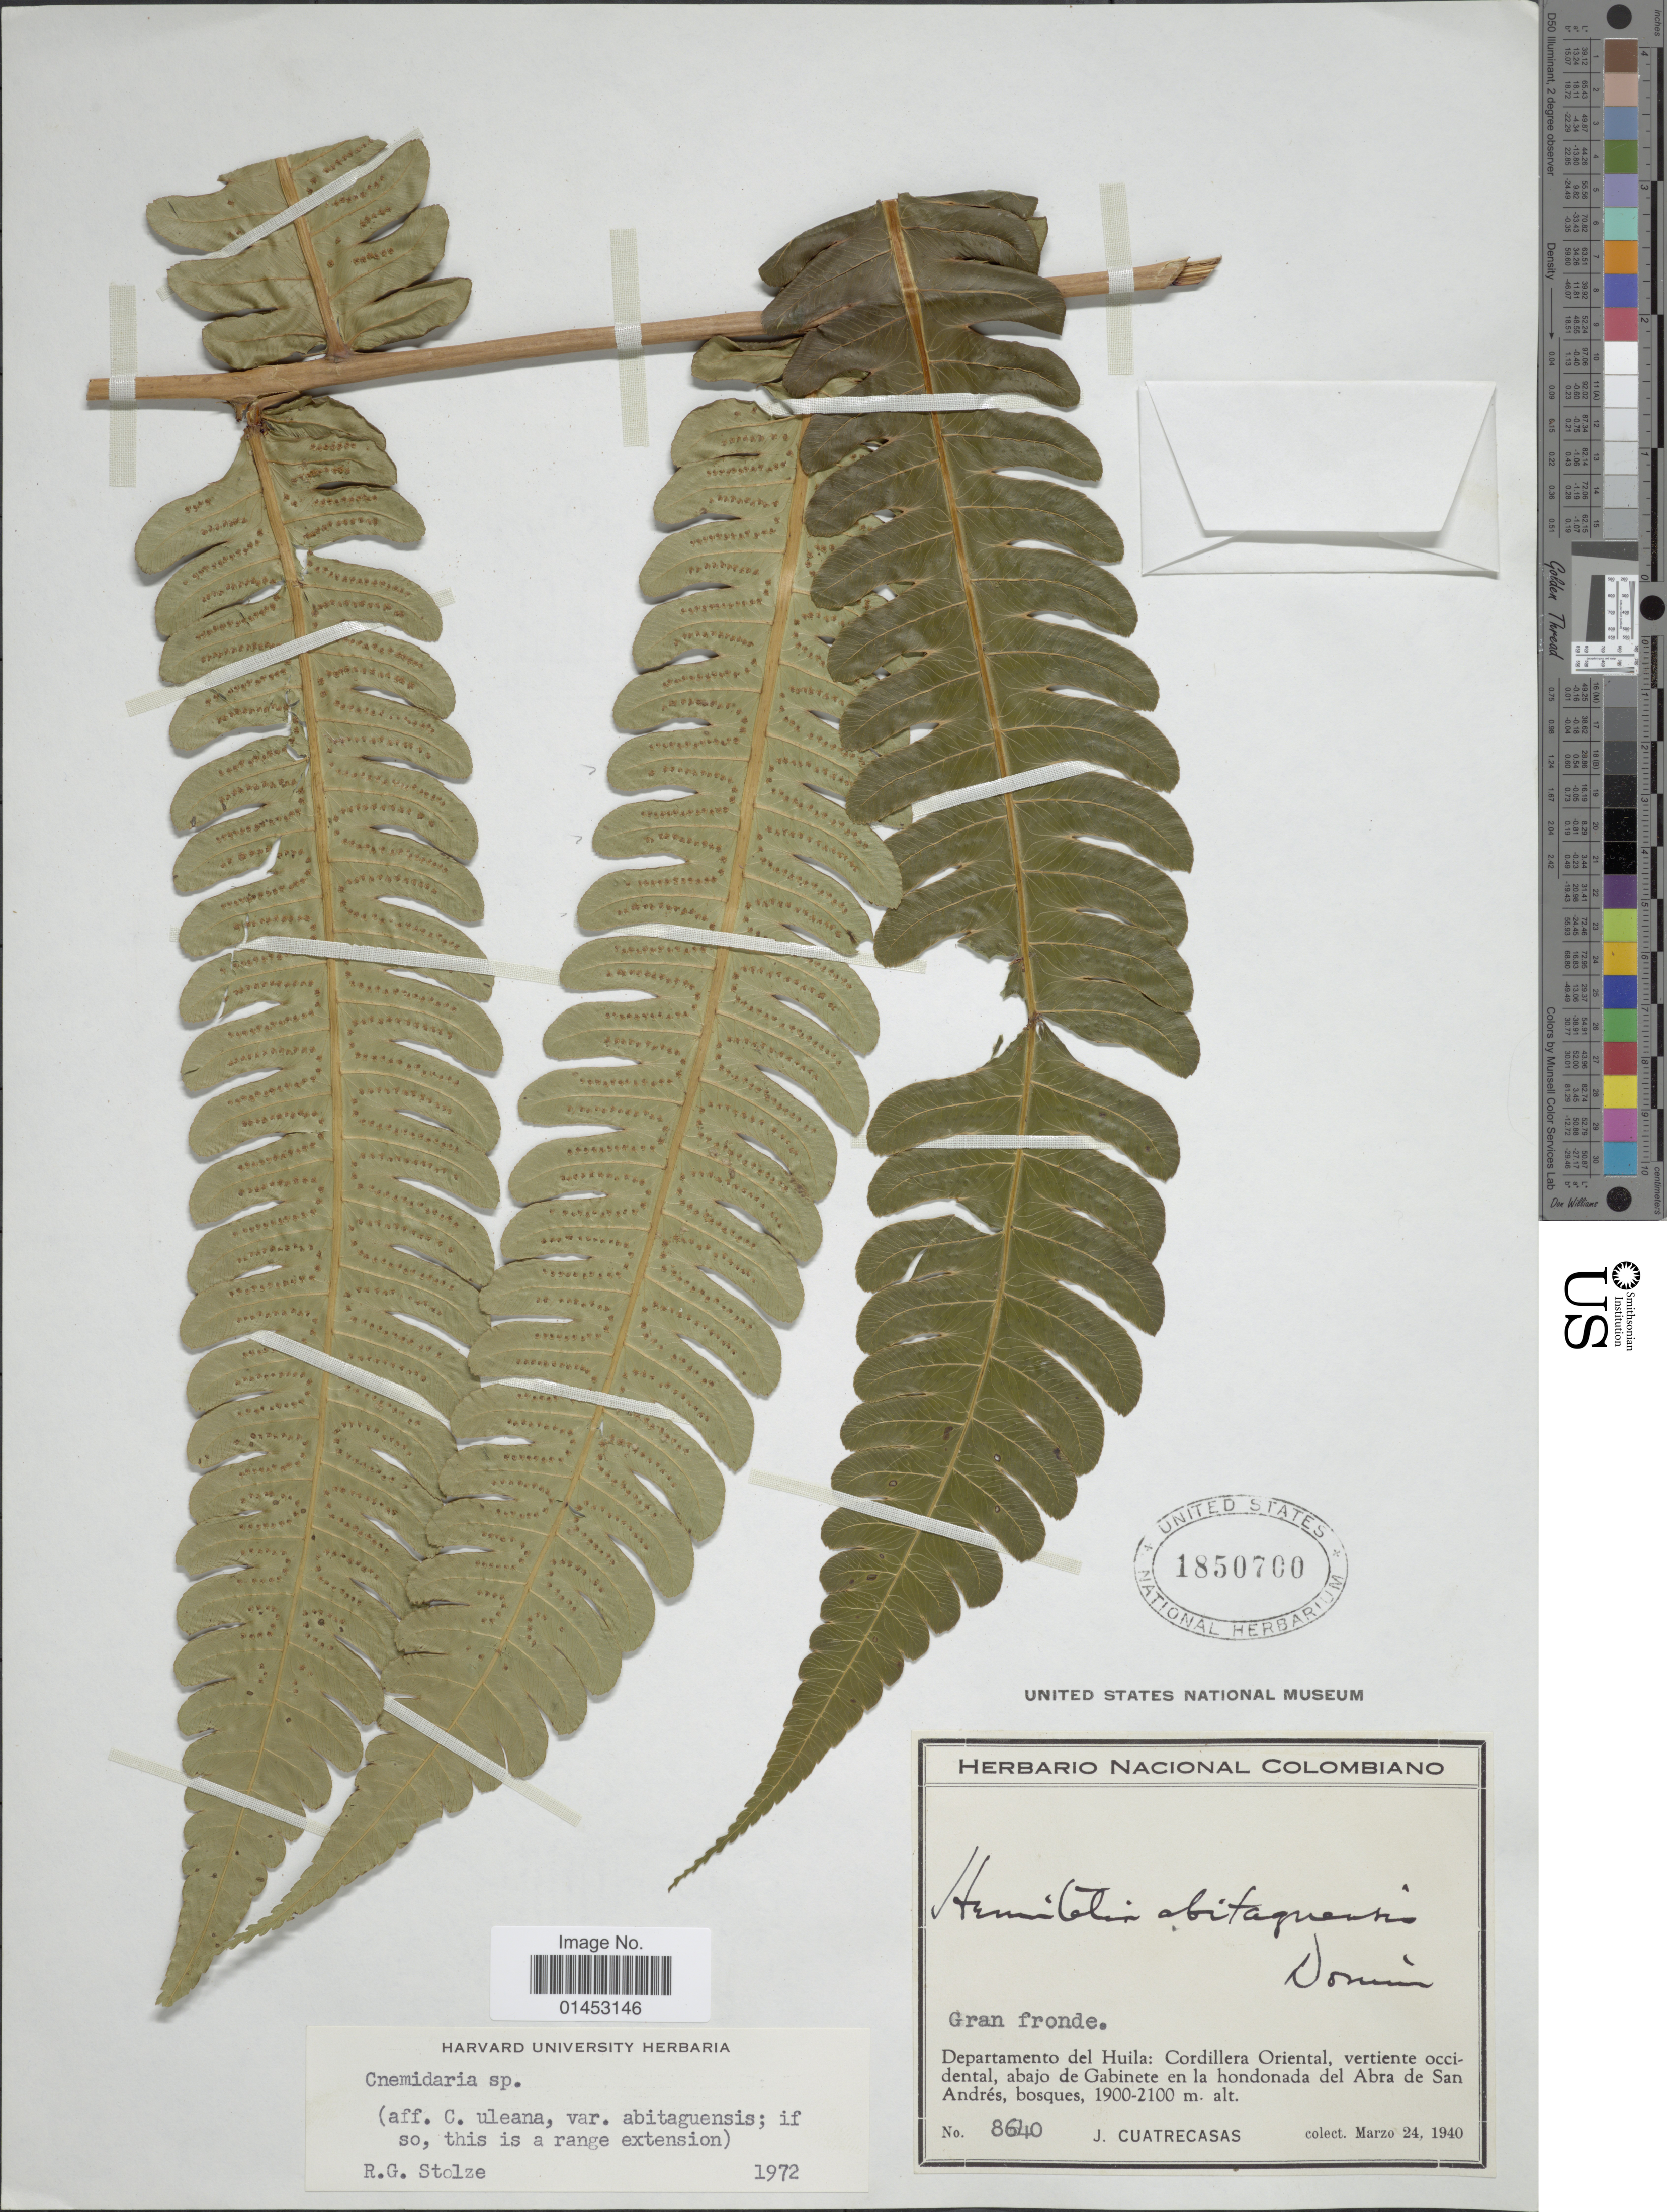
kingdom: Plantae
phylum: Tracheophyta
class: Polypodiopsida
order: Cyatheales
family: Cyatheaceae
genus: Cyathea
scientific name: Cyathea uleana var. abitaguensis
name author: (Domin) Lehnert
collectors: J. Cuatrecasas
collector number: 8640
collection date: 1940-03-24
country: Colombia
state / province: Huila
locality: Departamento del Huila: Cordillera Oriental, vertiente occidental, abajo de Gabinete en la hondonada del Abra de San Andrés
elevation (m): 1900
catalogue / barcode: US 1850700